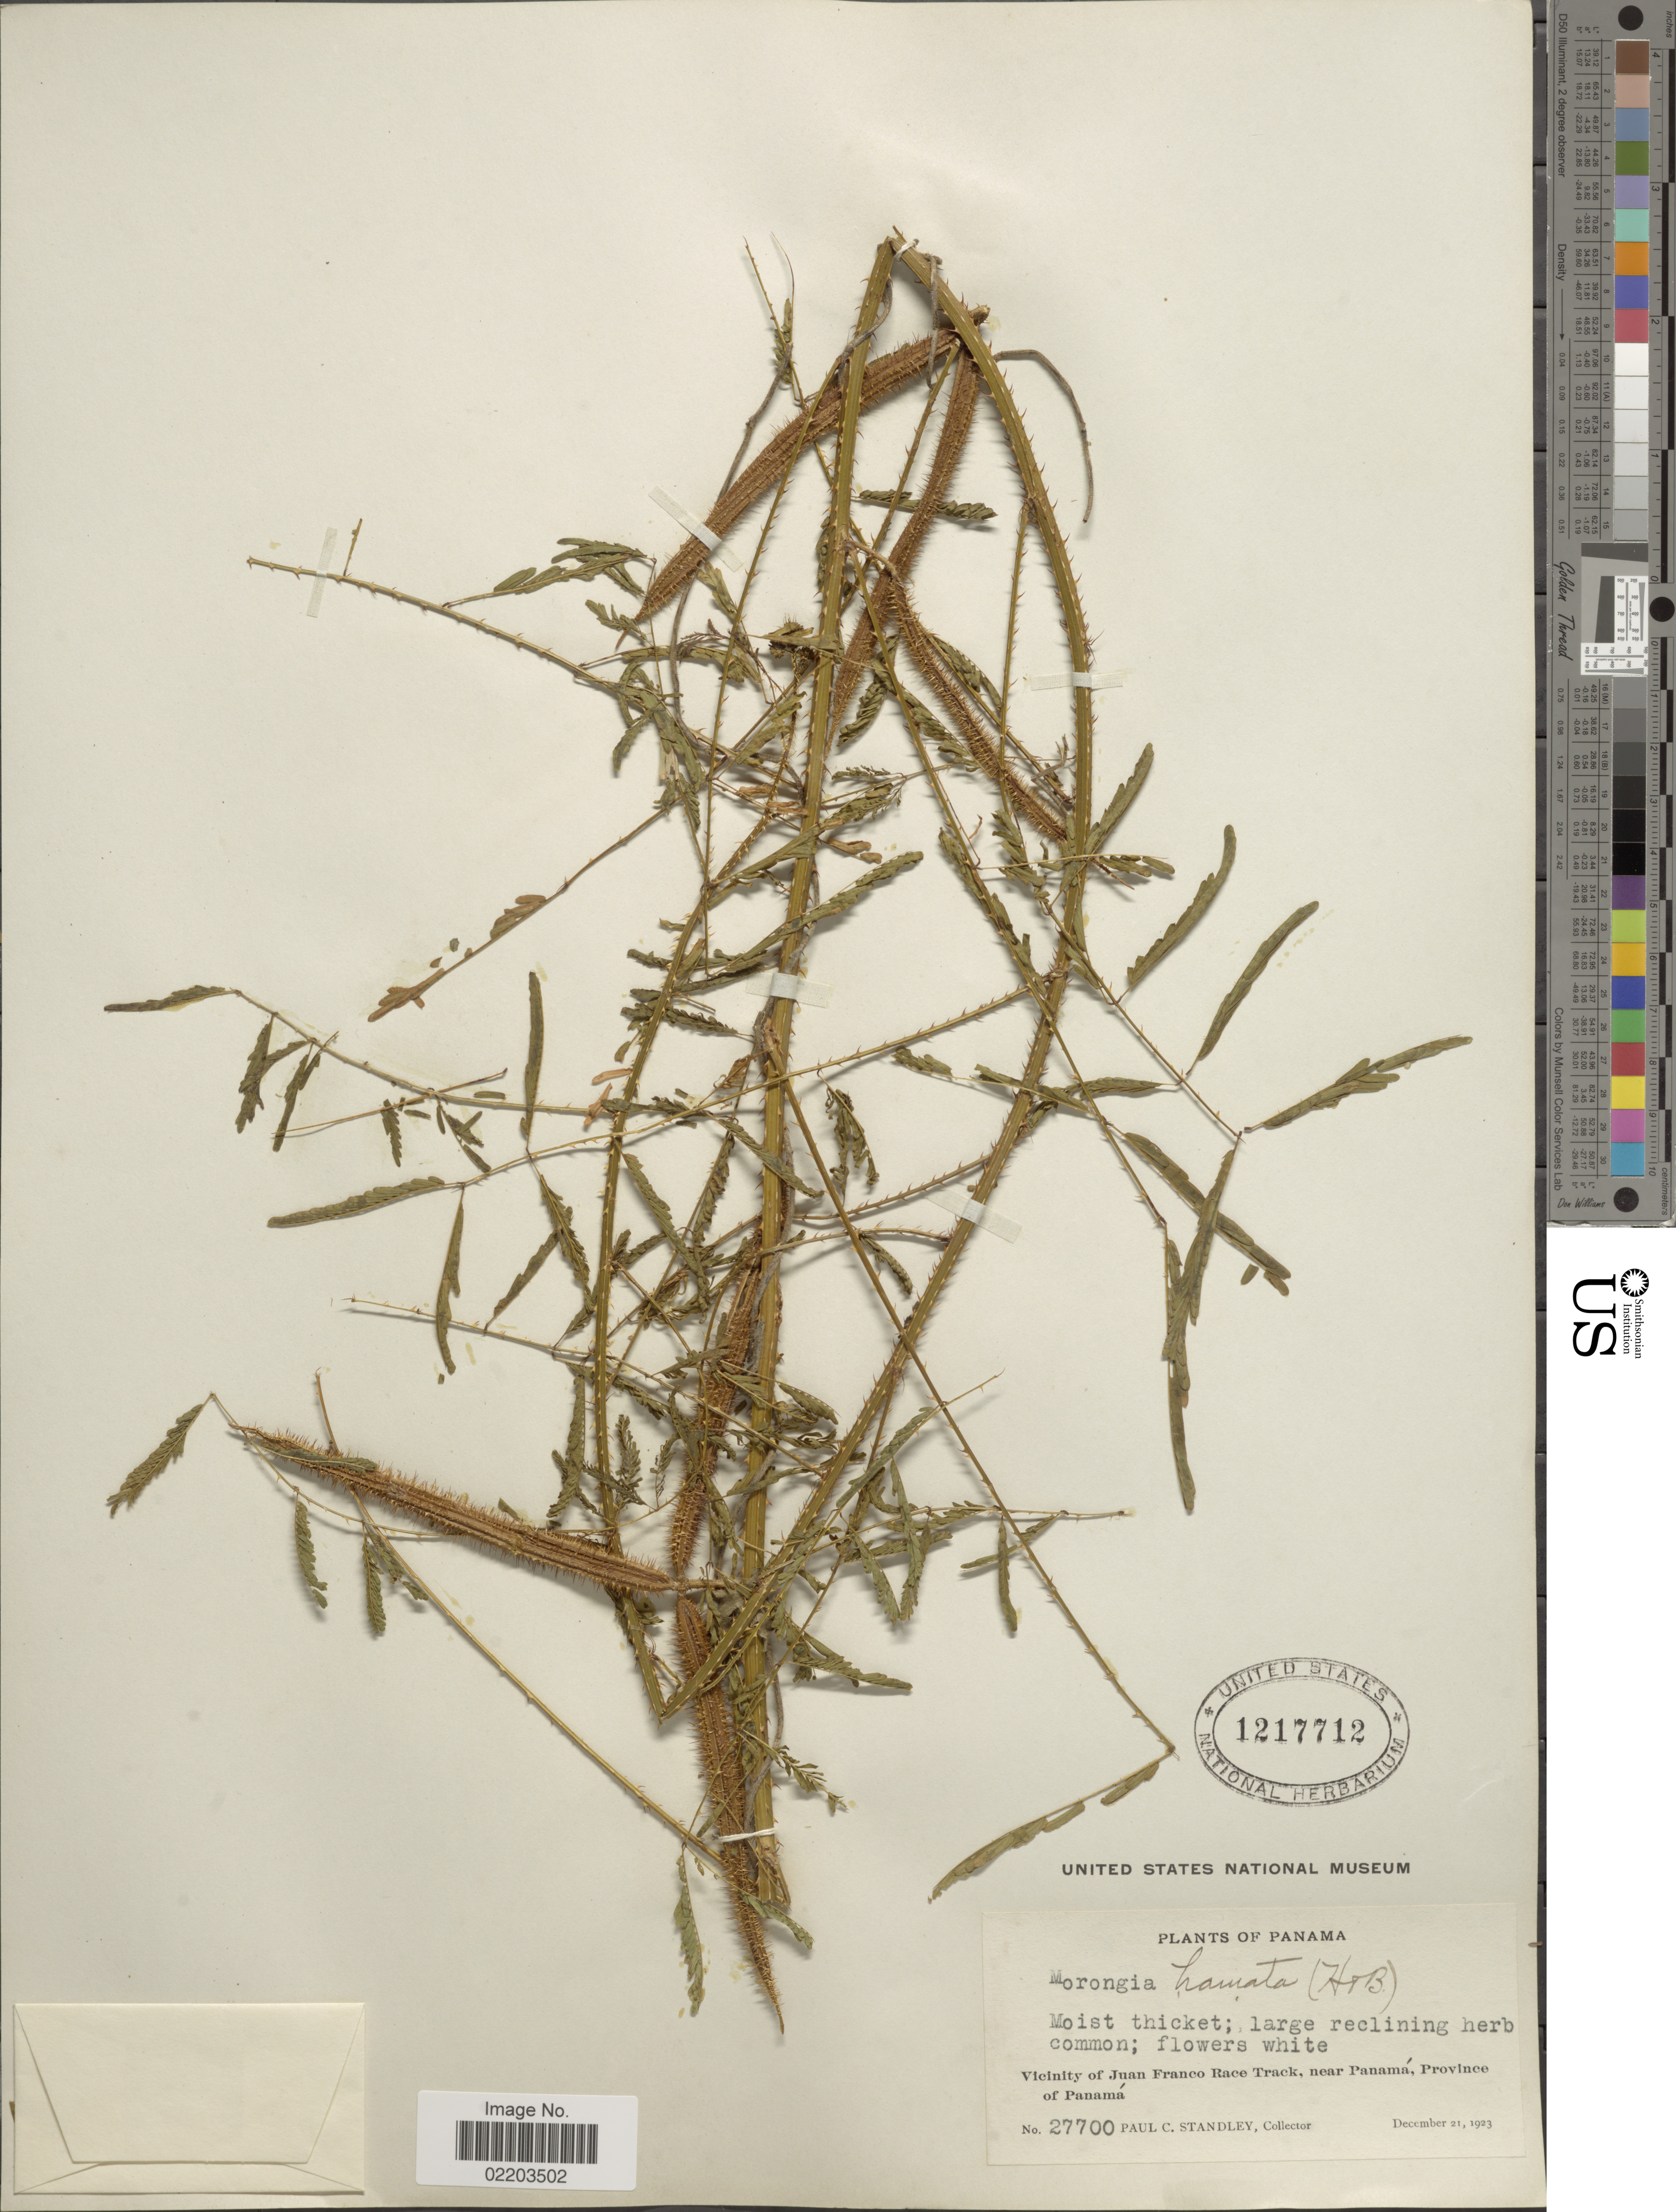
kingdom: Plantae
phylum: Tracheophyta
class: Magnoliopsida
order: Fabales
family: Fabaceae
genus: Mimosa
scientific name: Mimosa tetragona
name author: Poir.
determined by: U.S. National Herbarium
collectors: P. C. Standley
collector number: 27700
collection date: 1923-12-21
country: Panama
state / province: Panamá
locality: Moist thicket; Vicinity of Juan Franco Race Track, near Panamá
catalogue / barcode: US 1217712